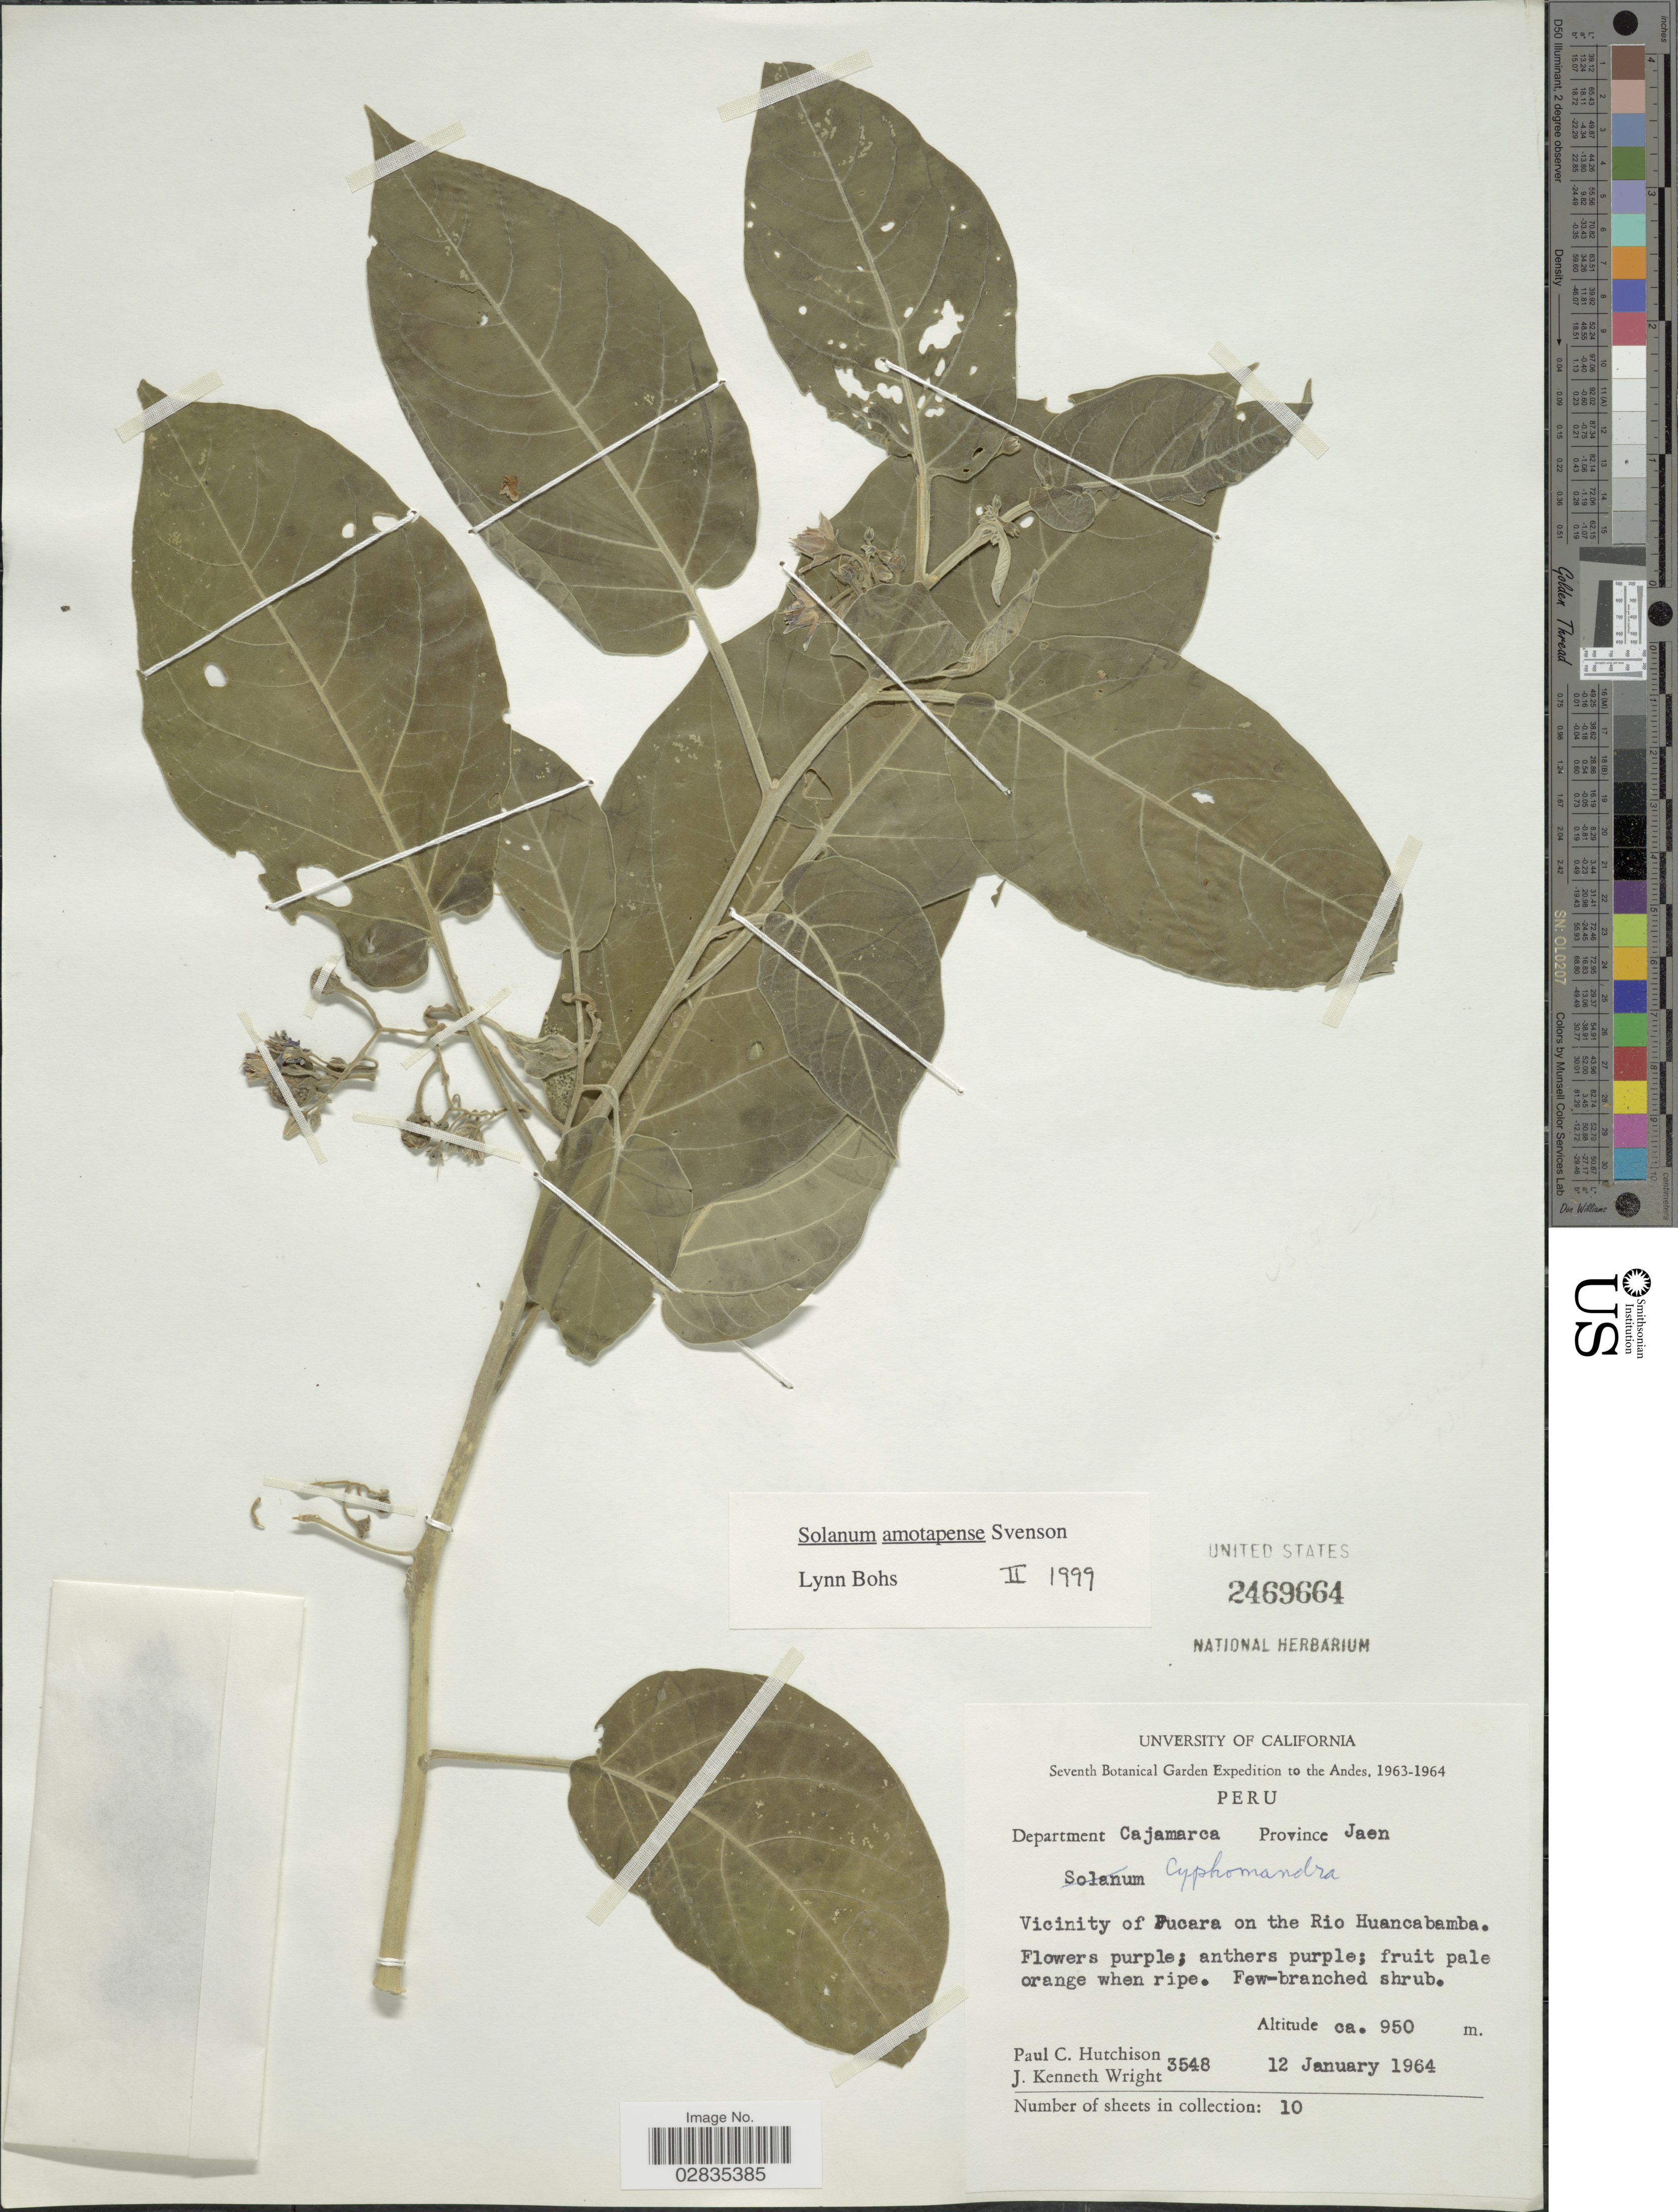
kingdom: Plantae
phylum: Tracheophyta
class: Magnoliopsida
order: Solanales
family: Solanaceae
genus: Solanum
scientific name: Solanum amotapense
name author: Svenson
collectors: P. C. Hutchison & J. K. Wright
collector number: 3548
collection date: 1964-01-12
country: Peru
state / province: Cajamarca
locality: Department Cajamarca Province Jaen. Vicinity of Pucara on the rio Huancabamba.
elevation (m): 950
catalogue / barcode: US 2469664